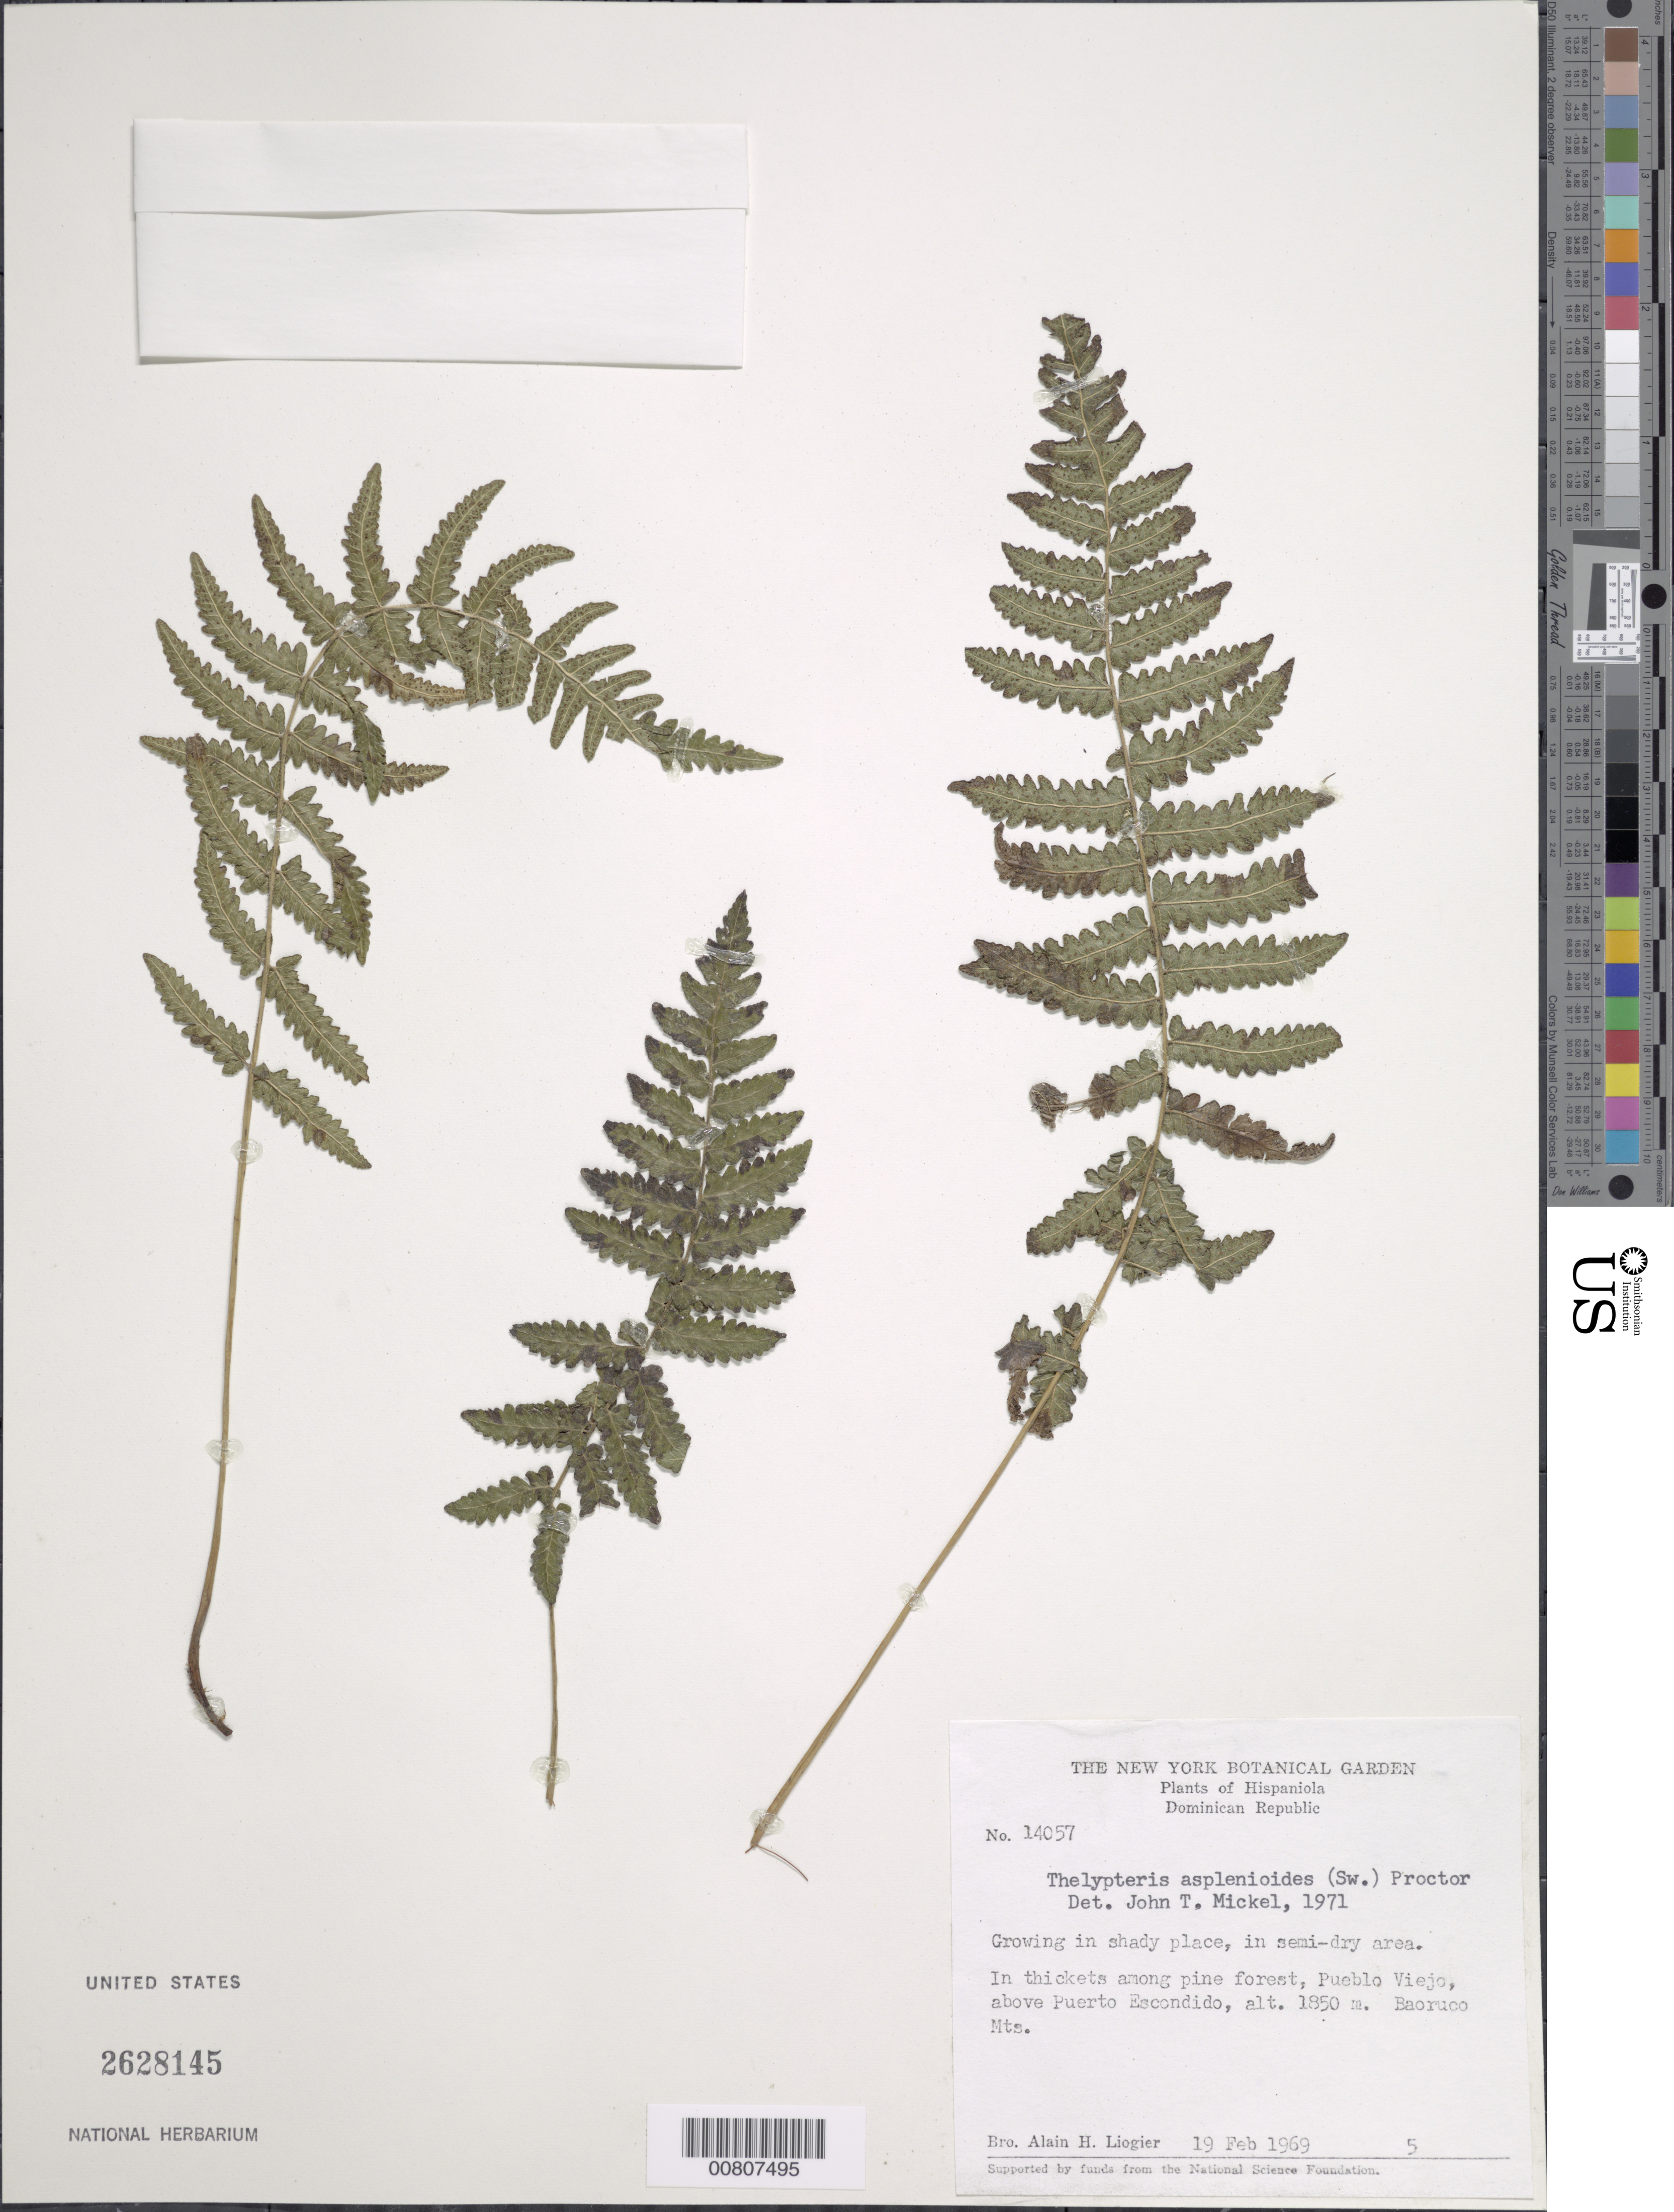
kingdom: Plantae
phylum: Tracheophyta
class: Polypodiopsida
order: Polypodiales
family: Thelypteridaceae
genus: Goniopteris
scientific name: Goniopteris retroflexa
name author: (L.) Pic. Serm.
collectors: A. H. Liogier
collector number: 14057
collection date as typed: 19 Feb 1969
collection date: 1969-02-19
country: Dominican Republic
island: Hispaniola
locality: Pueblo Viejo, above Puerto Escondido, Baoruco Mts.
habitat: In thickets among pine forest; growing in shady place, in semi-dry area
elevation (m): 1850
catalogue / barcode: US 2628145